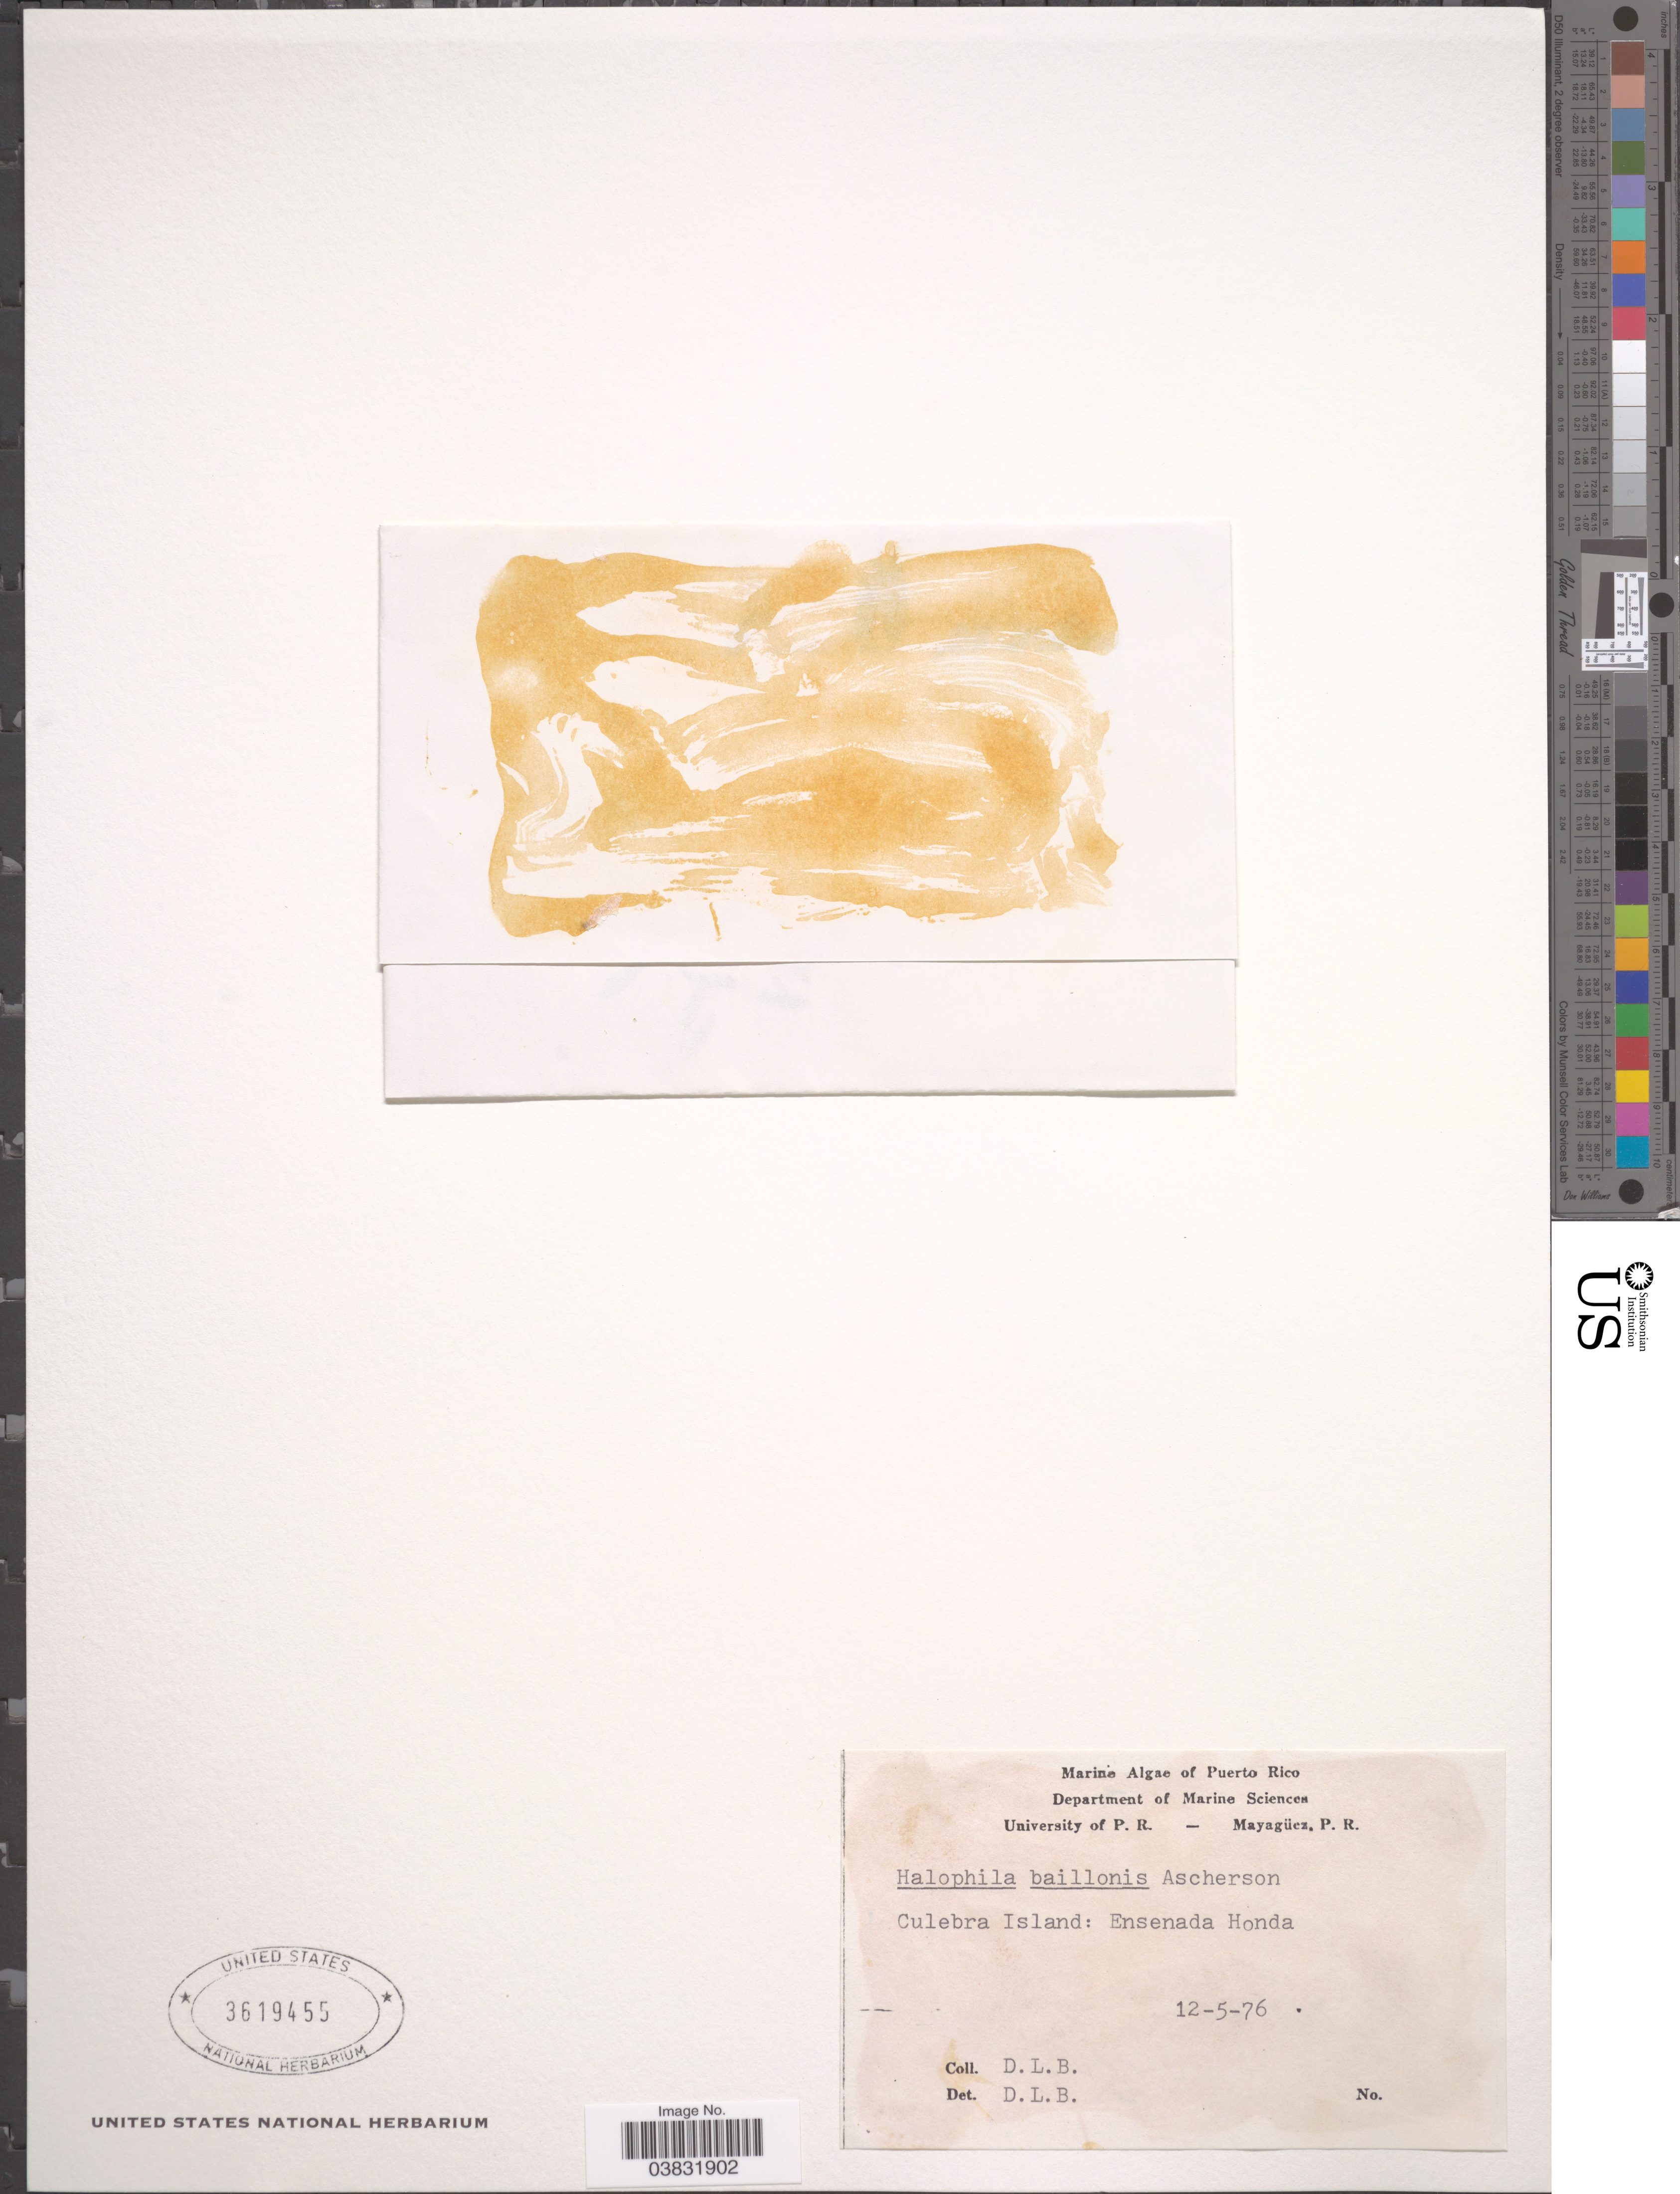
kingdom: Plantae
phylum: Tracheophyta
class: Liliopsida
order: Alismatales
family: Hydrocharitaceae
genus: Halophila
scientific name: Halophila baillonis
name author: Asch. ex Dickie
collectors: D. L. B.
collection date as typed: Transcribed d/m/y: 12/5/76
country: Puerto Rico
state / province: Culebra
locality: Culebra Island: Ensenada Honda.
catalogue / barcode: US 3619455